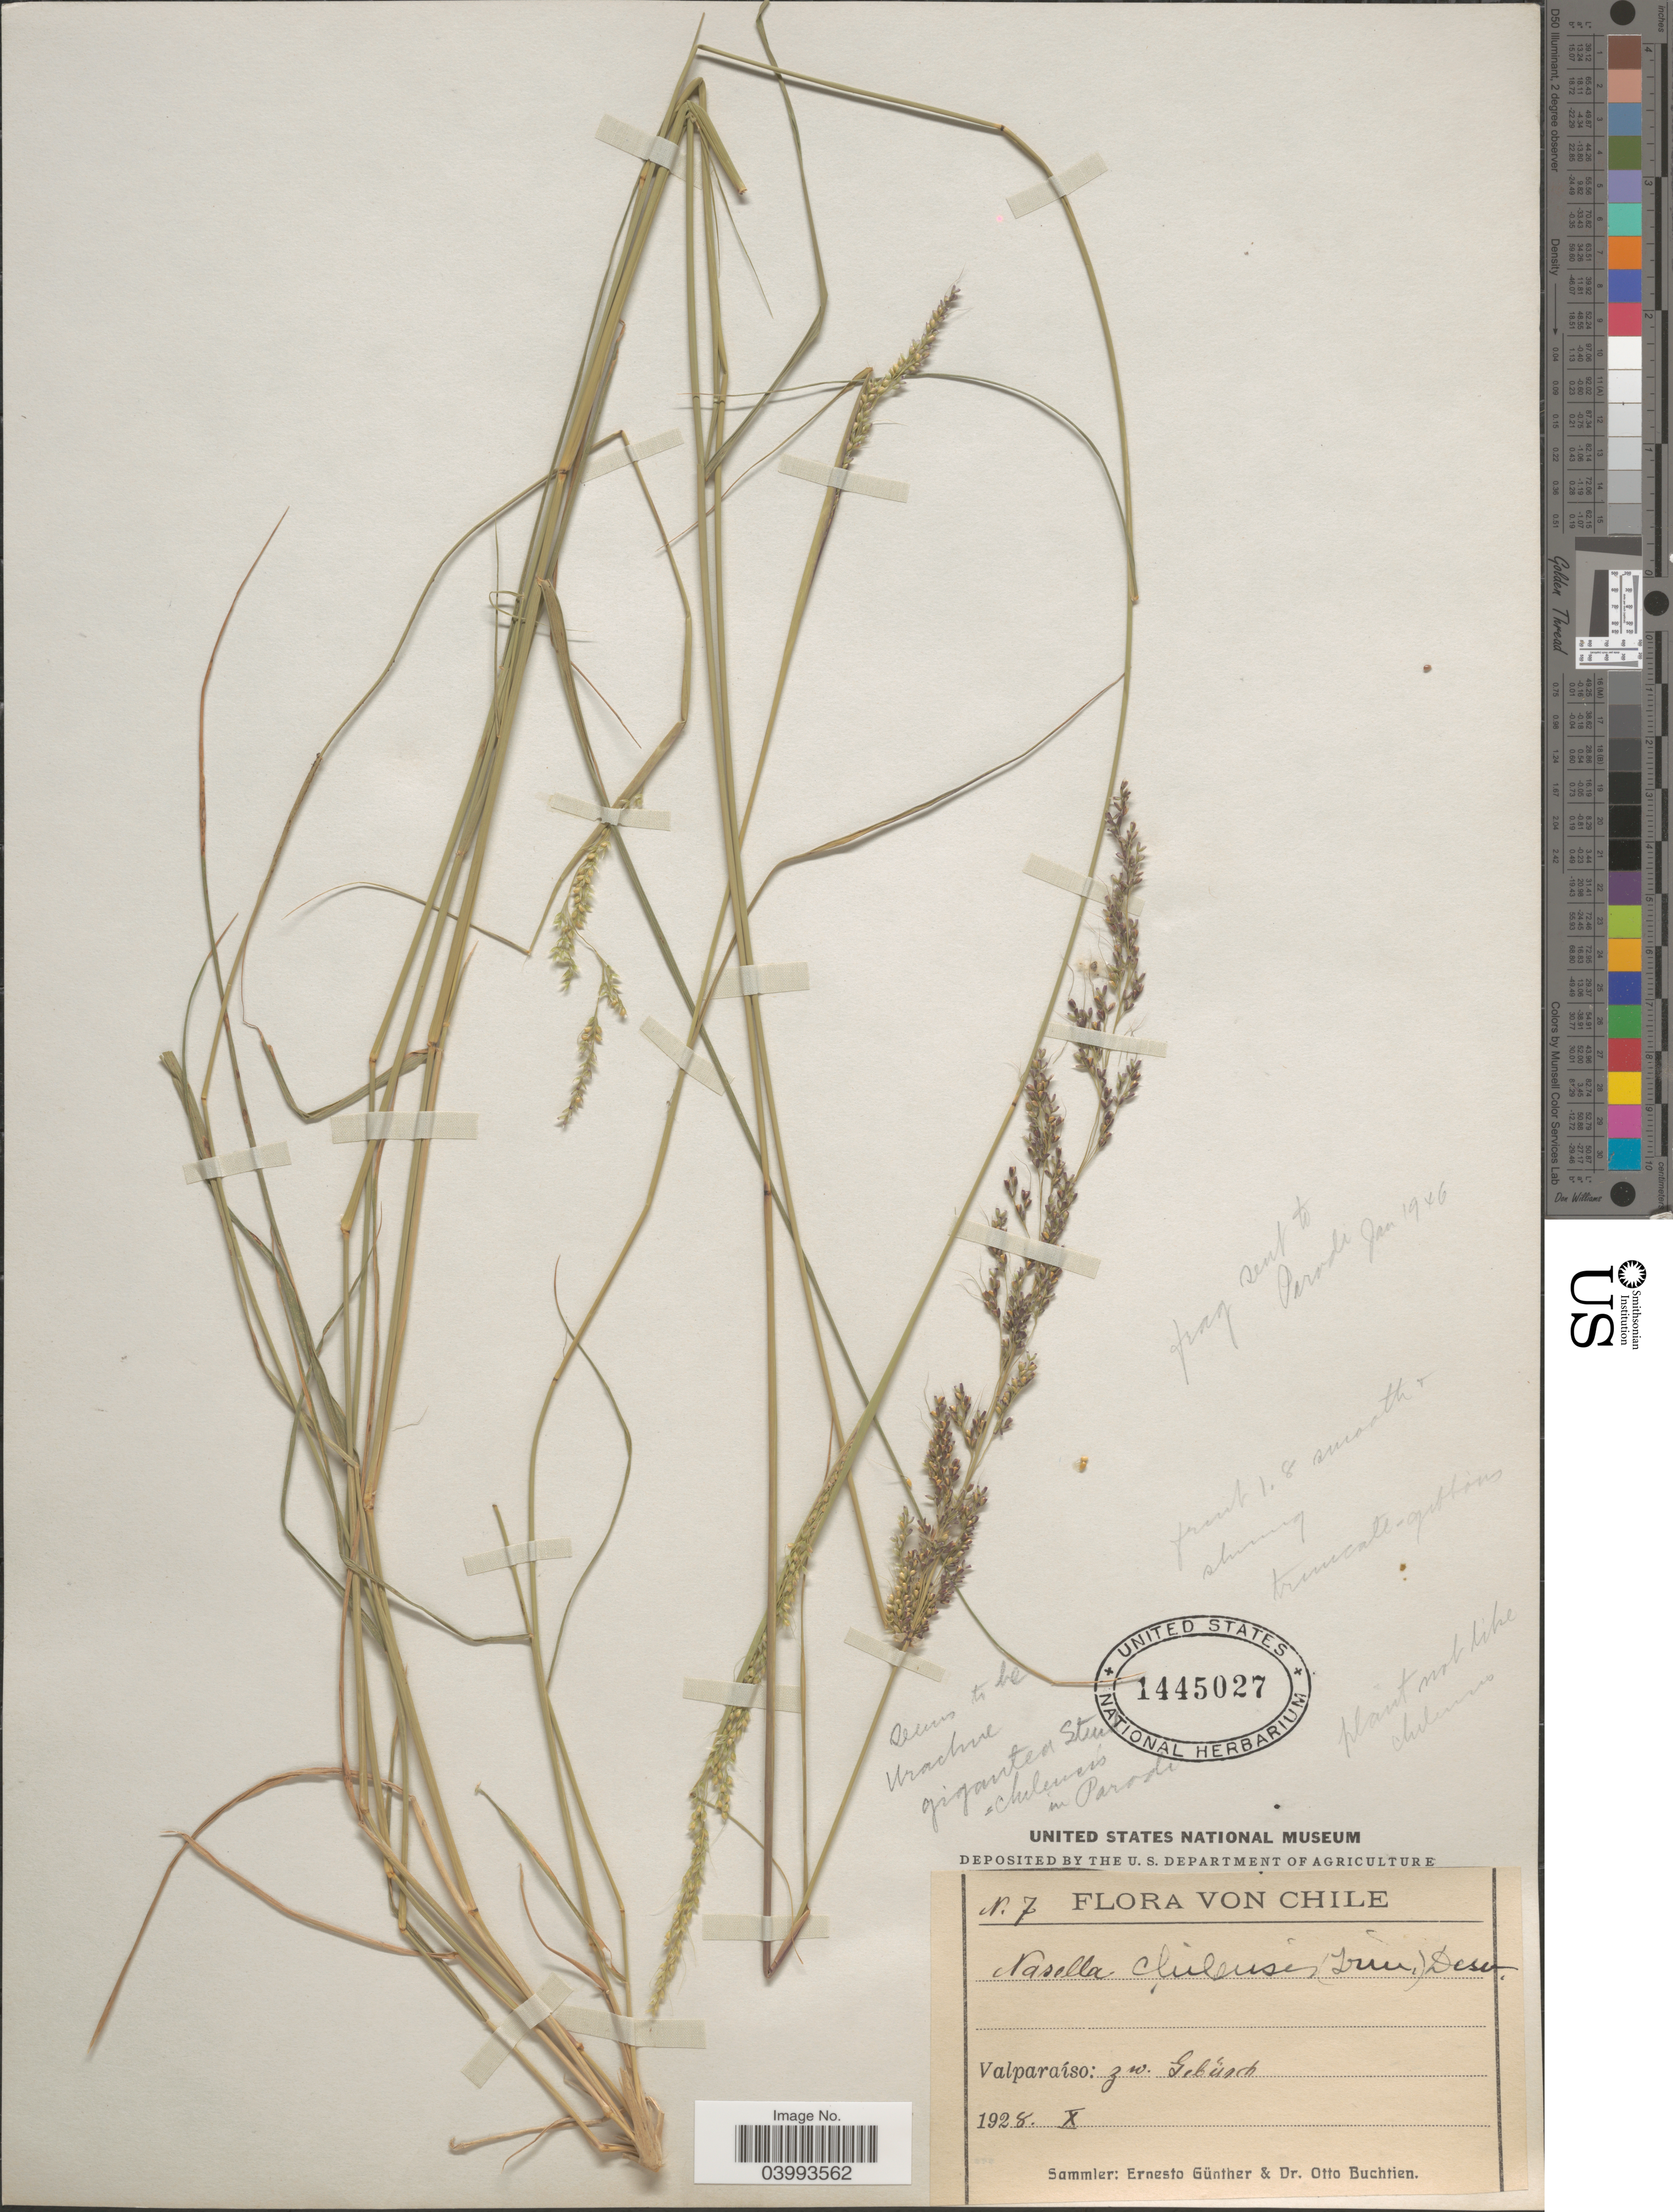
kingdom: Plantae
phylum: Tracheophyta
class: Liliopsida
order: Poales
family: Poaceae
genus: Nassella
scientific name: Nassella chilensis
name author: (Trin.) É. Desv.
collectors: E. Gunther & O. Buchtien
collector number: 7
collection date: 1928-10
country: Chile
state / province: Valparaíso (V)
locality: Zw. Gebürch.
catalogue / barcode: US 1445027